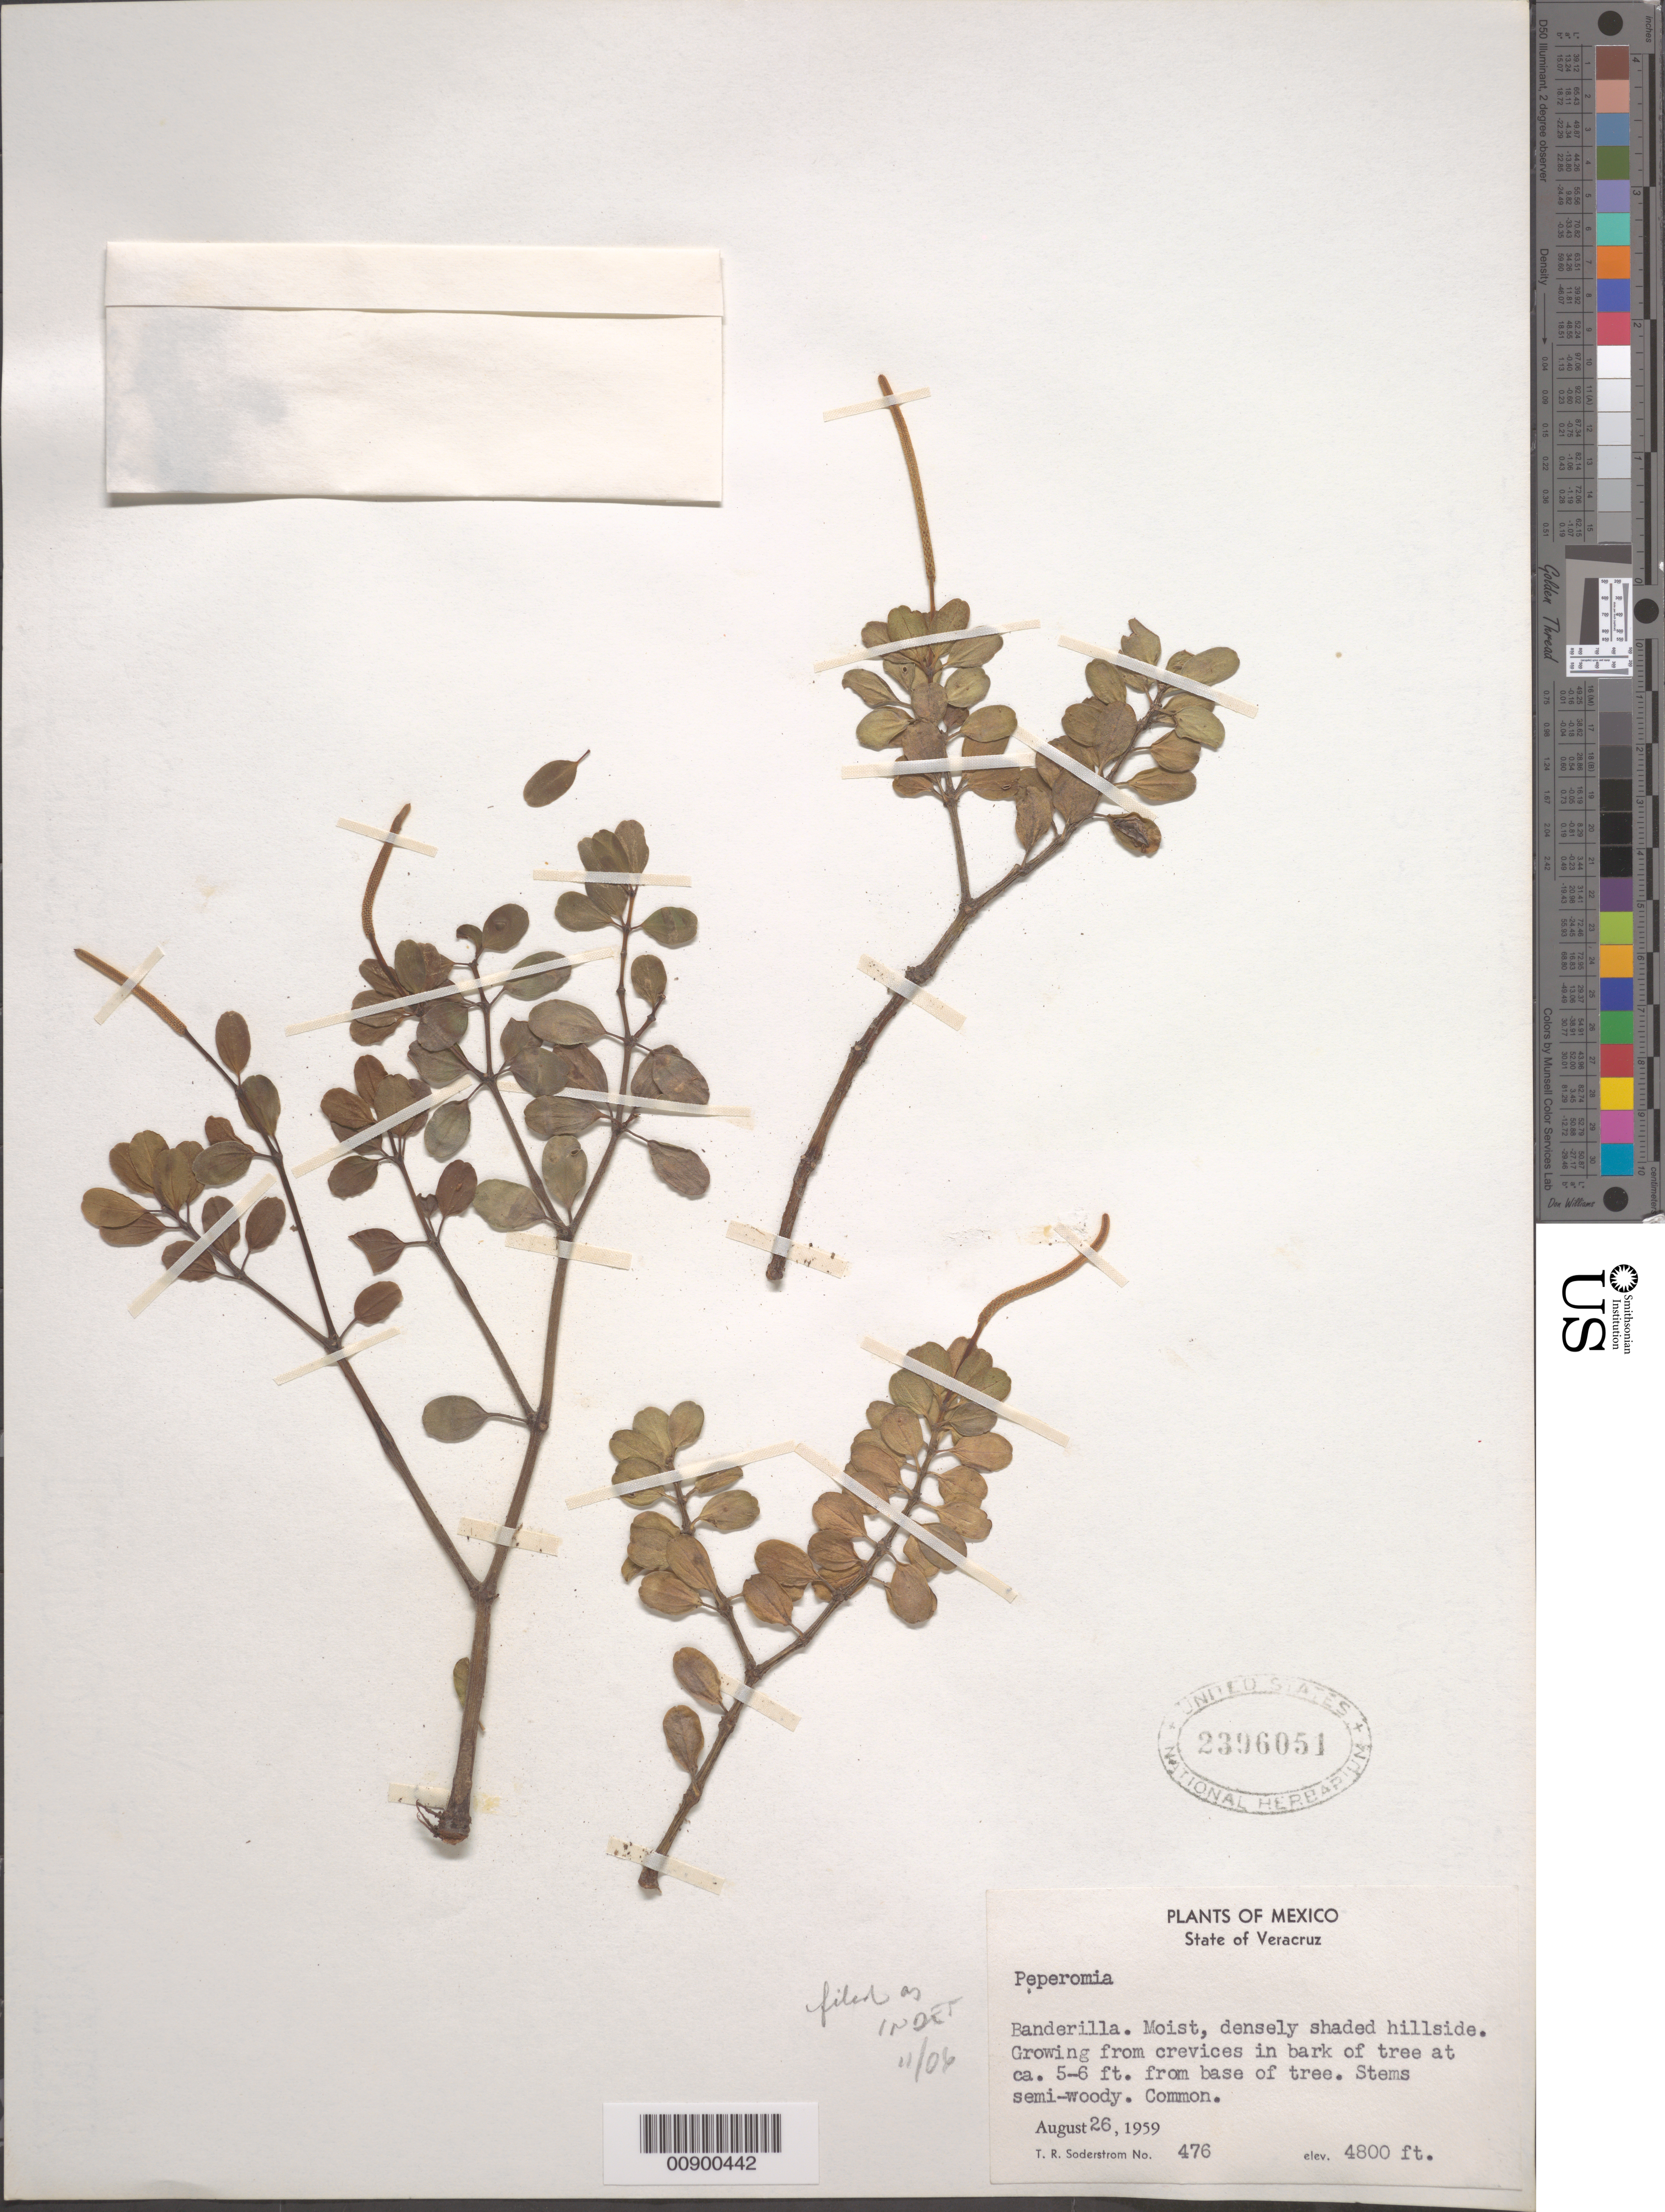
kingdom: Plantae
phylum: Tracheophyta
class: Magnoliopsida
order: Piperales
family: Piperaceae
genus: Peperomia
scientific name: Peperomia quadrifolia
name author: (L.) Kunth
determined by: Jiménez, José Estaban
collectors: T. R. Soderstrom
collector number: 476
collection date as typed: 26 Aug 1959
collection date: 1959-08-26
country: Mexico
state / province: Veracruz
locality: Banderilla, Veracruz.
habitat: Moist, densely shaded hillside. Growing from crevices in bark of tree at ca. 5-6 ft. from base of tree.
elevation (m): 1463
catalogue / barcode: US 2396051